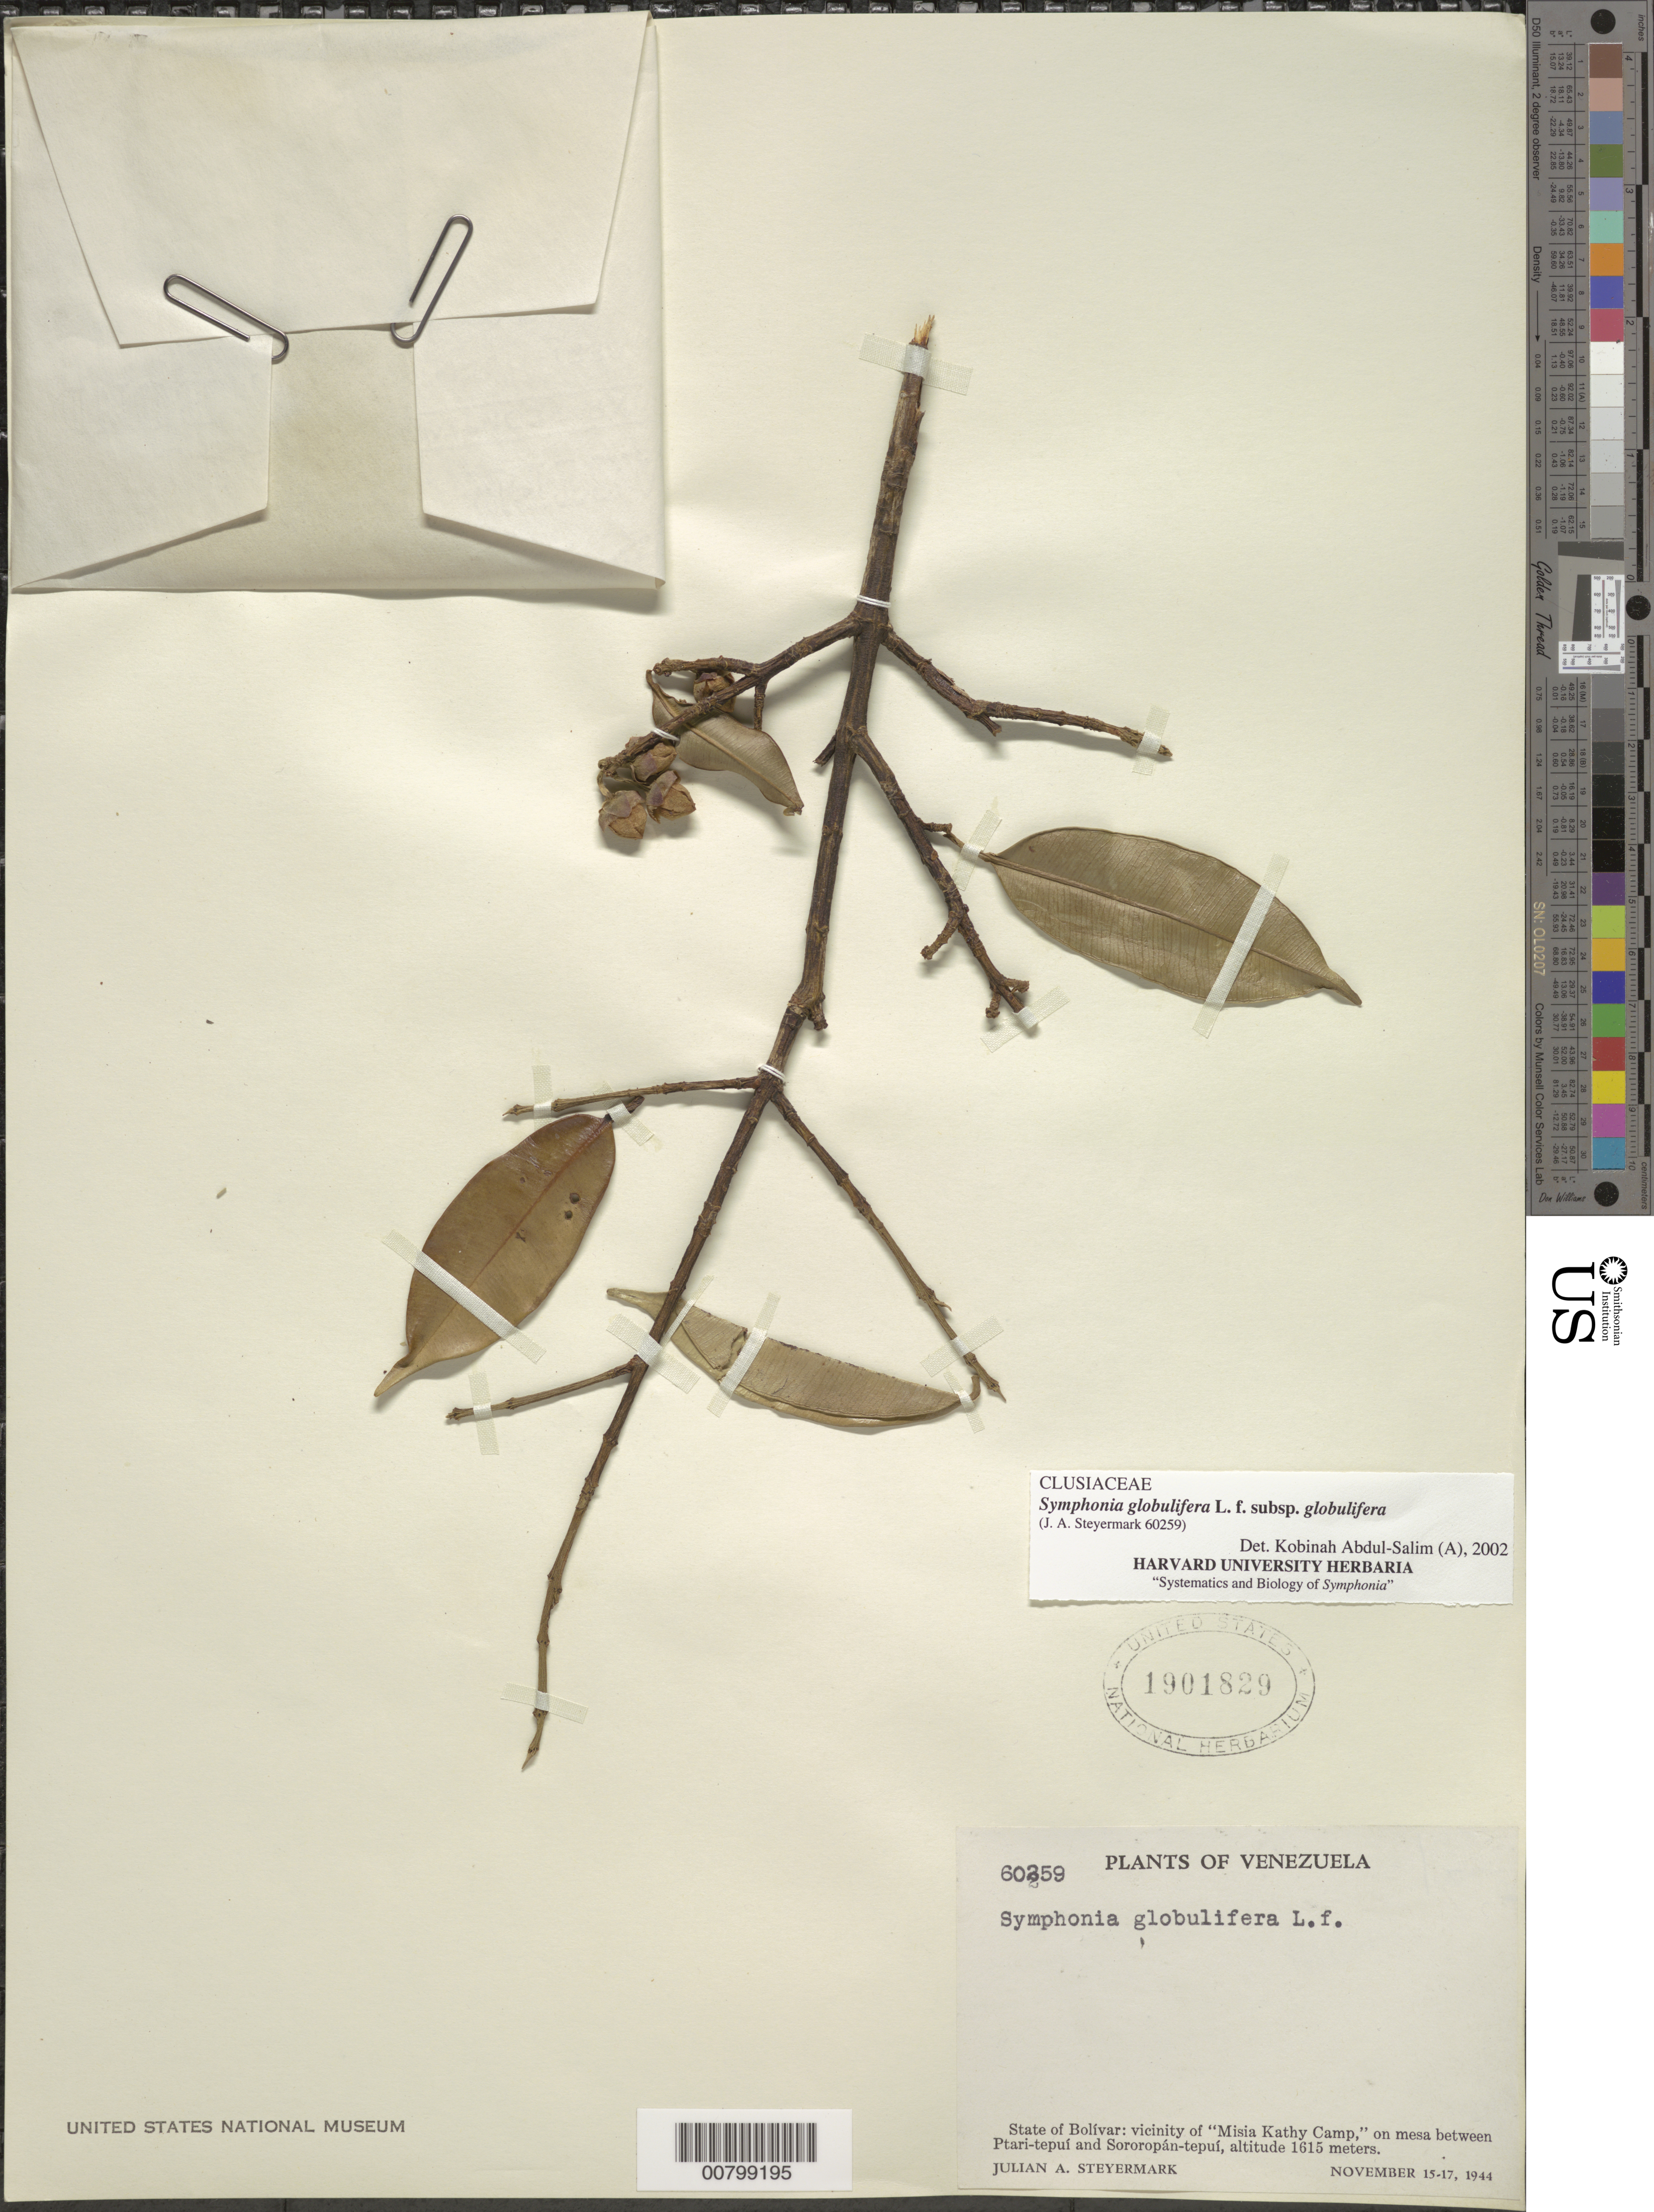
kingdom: Plantae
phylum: Tracheophyta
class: Magnoliopsida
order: Malpighiales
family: Clusiaceae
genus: Symphonia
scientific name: Symphonia globulifera subsp. globulifera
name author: L. f.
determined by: Abdul-Salim, K.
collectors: J. Steyermark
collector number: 60259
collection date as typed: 15-Nov-44 to 17-Nov-44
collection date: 1944-11-15/1944-11-17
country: Venezuela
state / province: Bolívar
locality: Ptari-tepuí to Sororopán-tepuí, vic. of Misia Kathy Camp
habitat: On mesa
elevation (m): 1615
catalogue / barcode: US 1901829